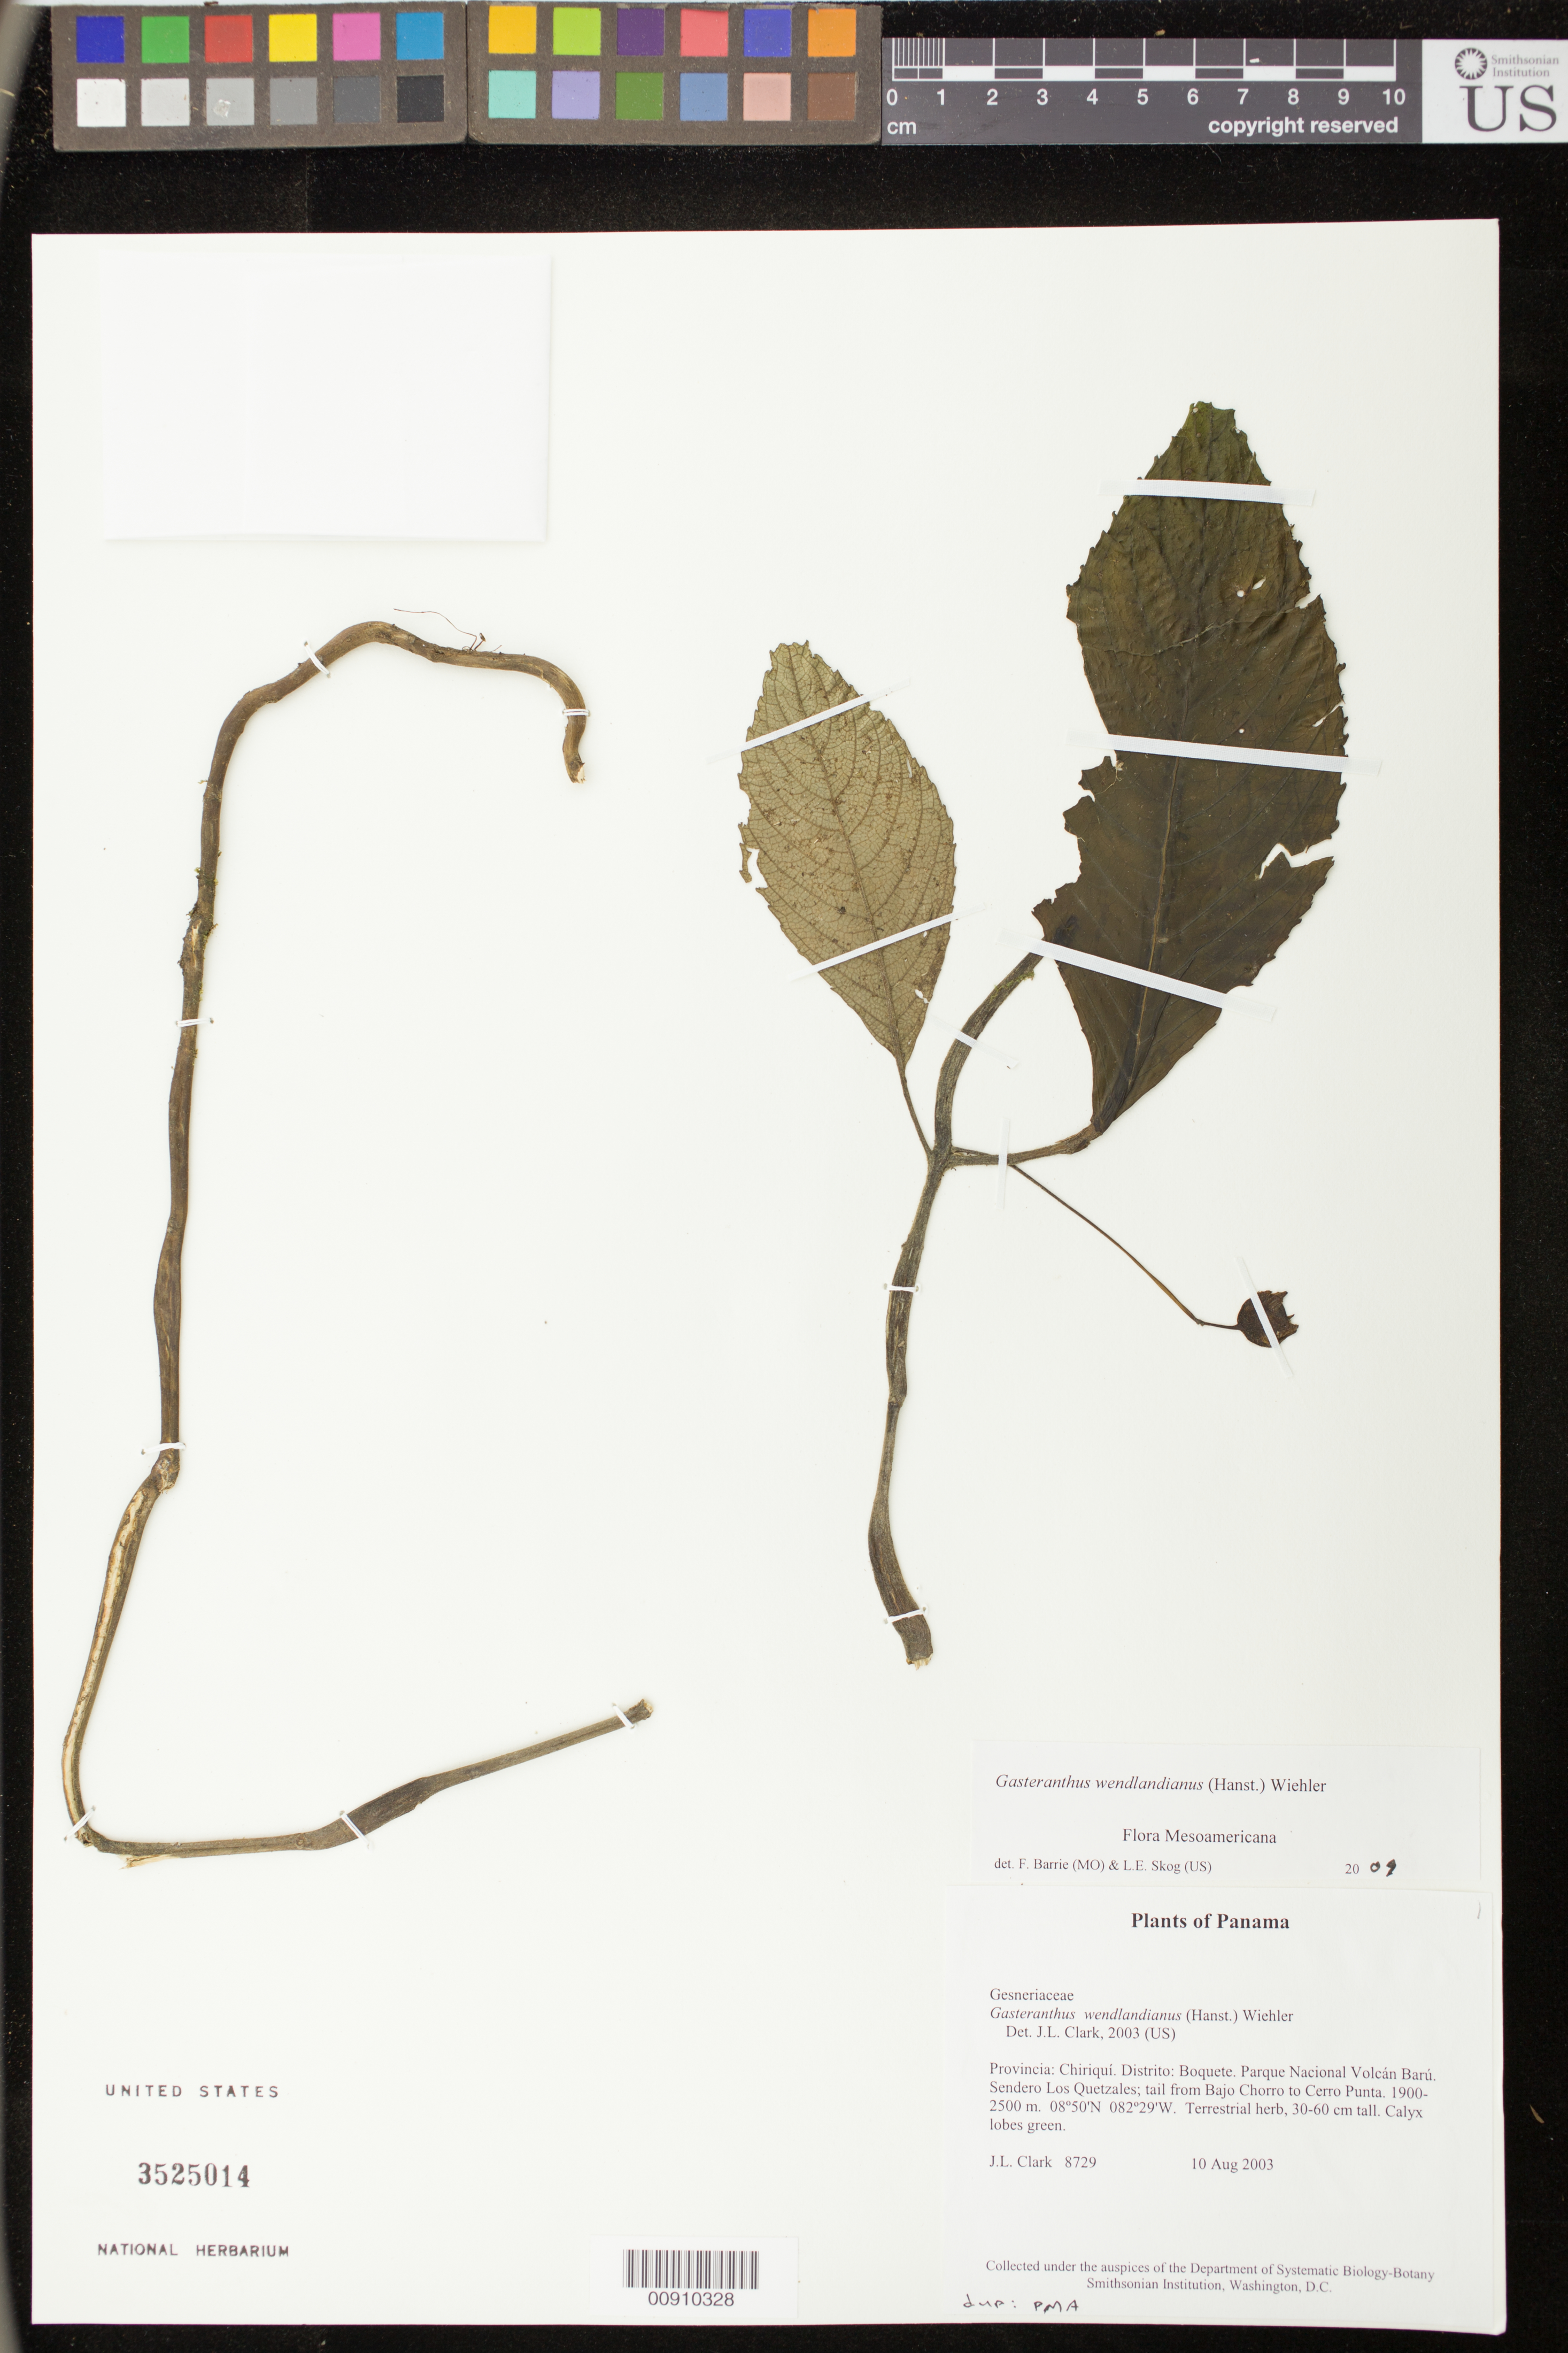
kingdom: Plantae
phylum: Tracheophyta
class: Magnoliopsida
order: Lamiales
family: Gesneriaceae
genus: Gasteranthus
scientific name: Gasteranthus wendlandianus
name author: (Hanst.) Wiehler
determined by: Clark, J. L., (SEL), The Marie Selby Botanical Garden (UNITED STATES)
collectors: J. L. Clark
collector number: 8729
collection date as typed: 10 Aug 2003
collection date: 2003-08-10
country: Panama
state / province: Chiriquí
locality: Boquete. Parque Nacional Volcán Barú. Sendero Los Quetzales; tail from Bajo Chorro to Cerro Punta.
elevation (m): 1900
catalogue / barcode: US 3525014